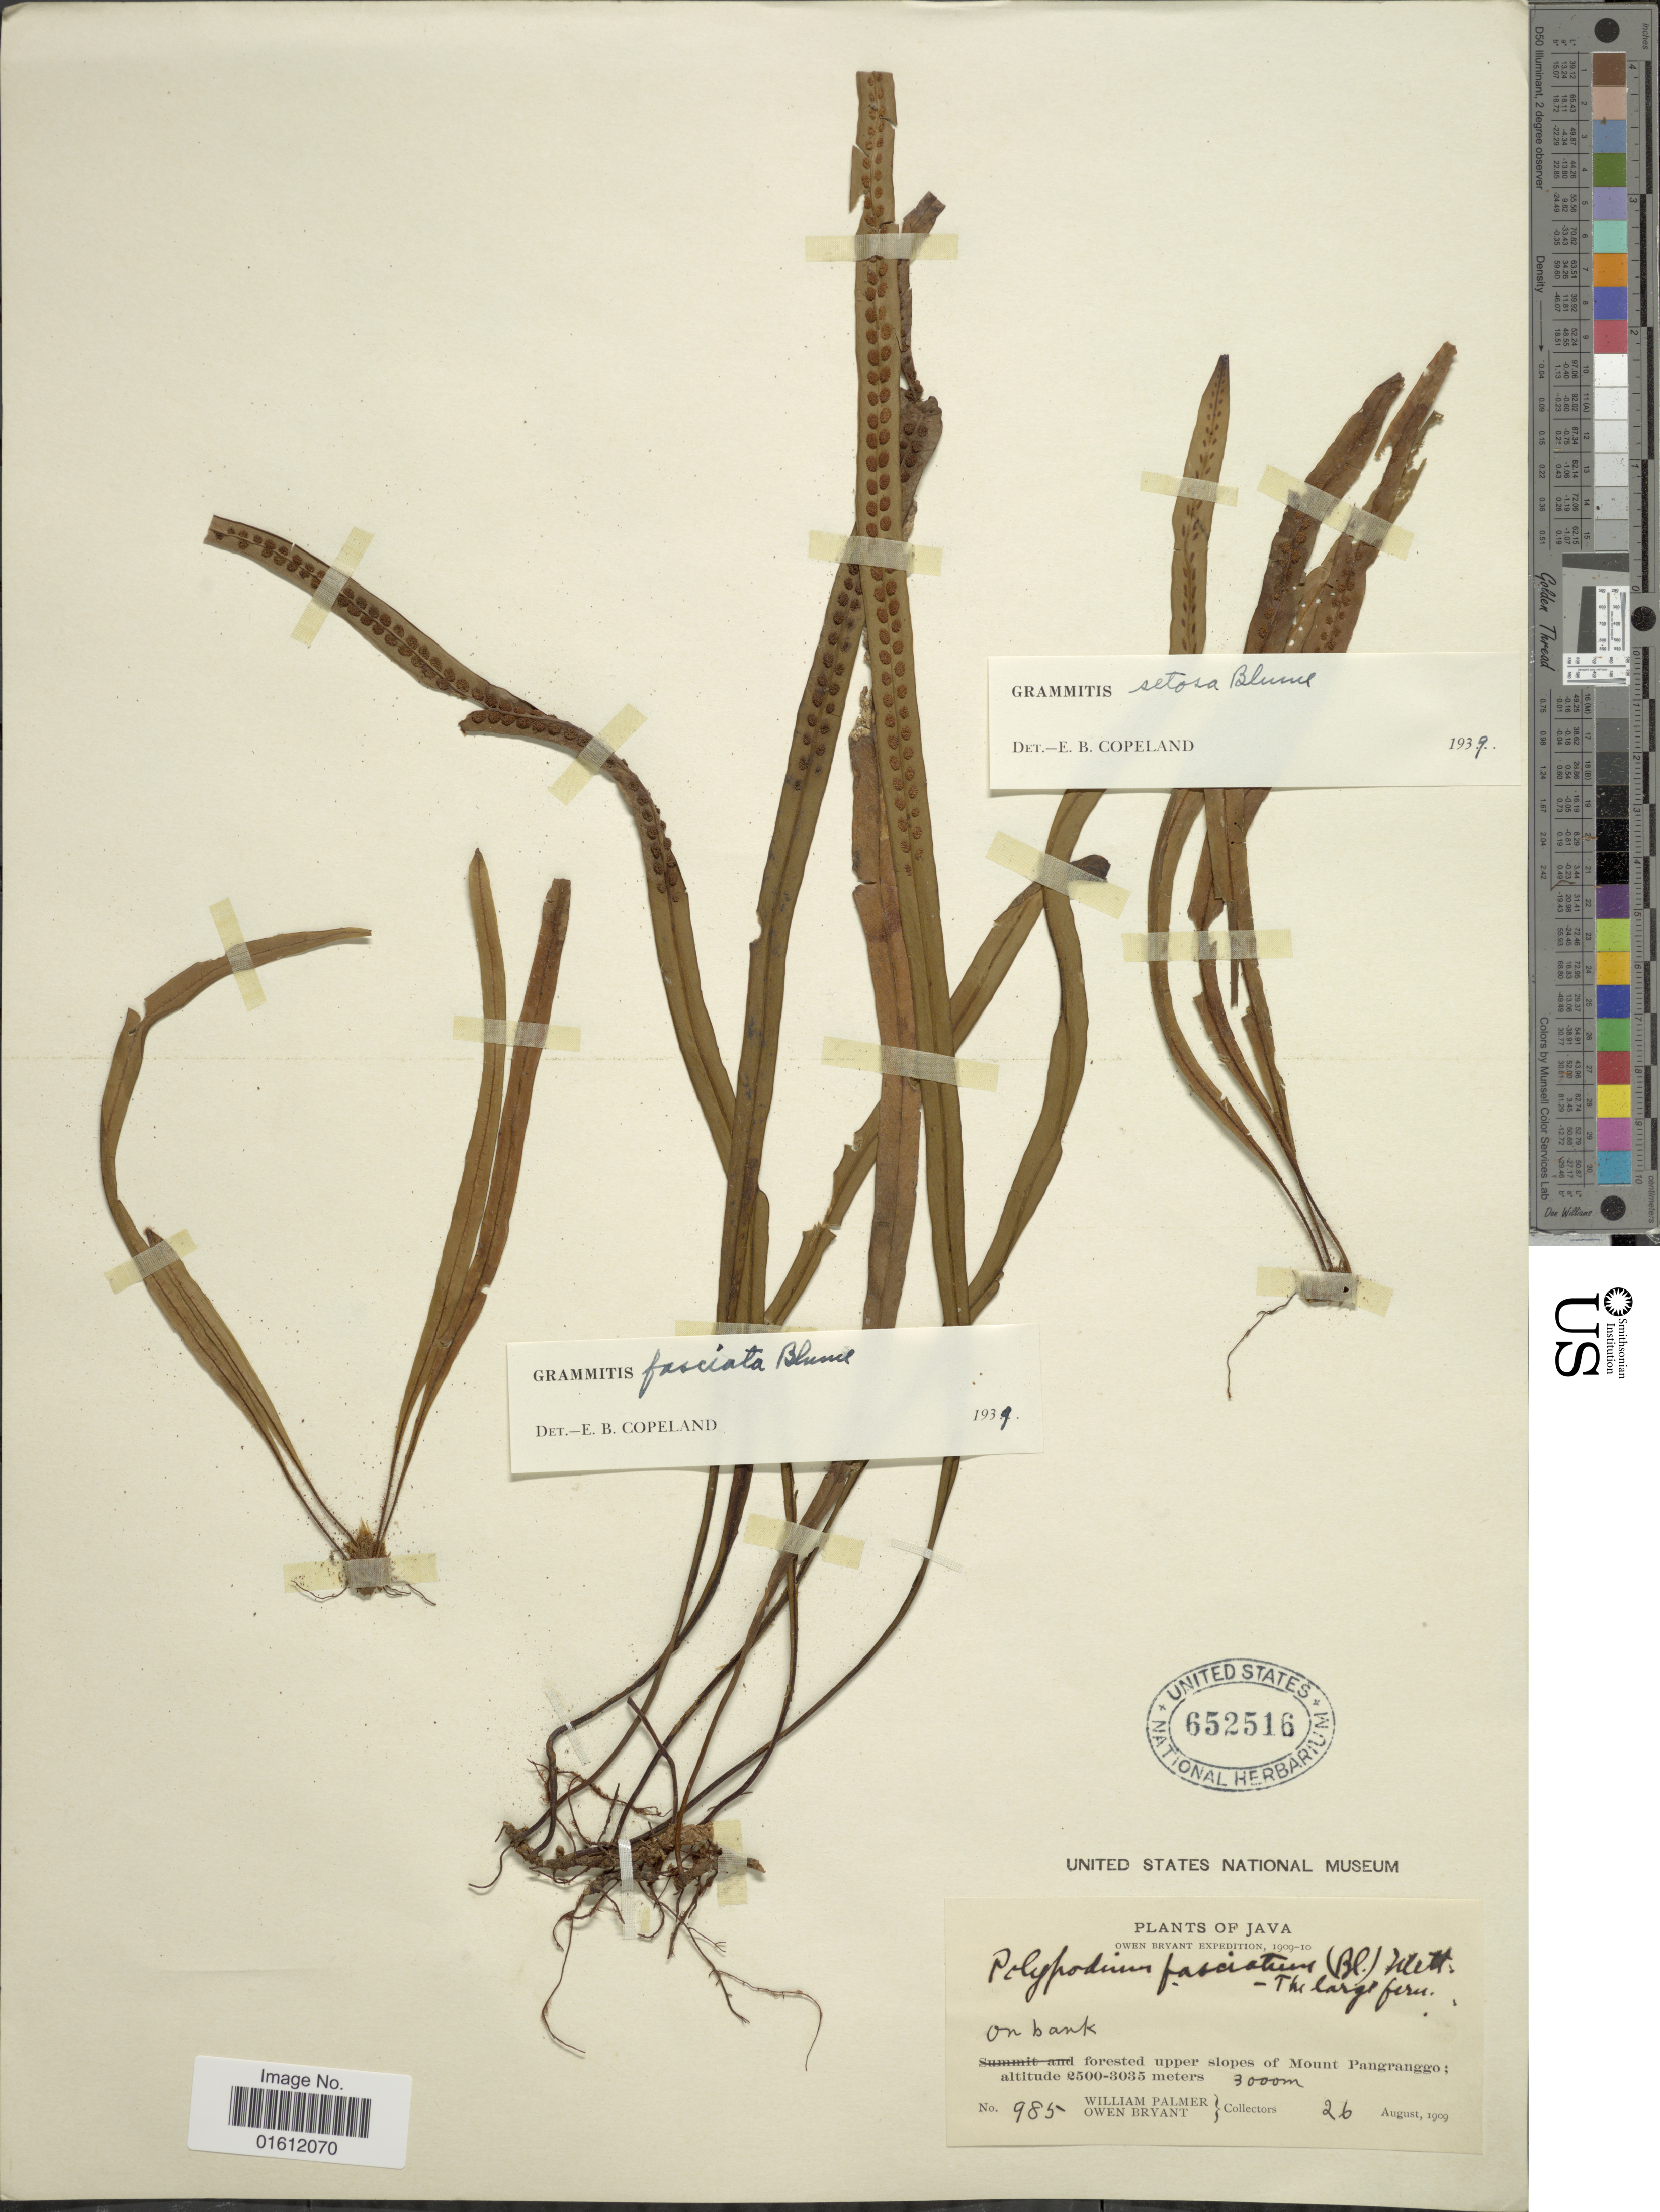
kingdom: Plantae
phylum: Tracheophyta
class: Polypodiopsida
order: Polypodiales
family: Polypodiaceae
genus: Oreogrammitis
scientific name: Oreogrammitis fasciata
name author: (Blume) Parris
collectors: W. Palmer & O. Bryant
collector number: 985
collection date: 1909-08-26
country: Indonesia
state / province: Java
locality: On bank forested upper slopes of Mount Pangerango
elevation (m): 3000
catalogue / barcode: US 652516